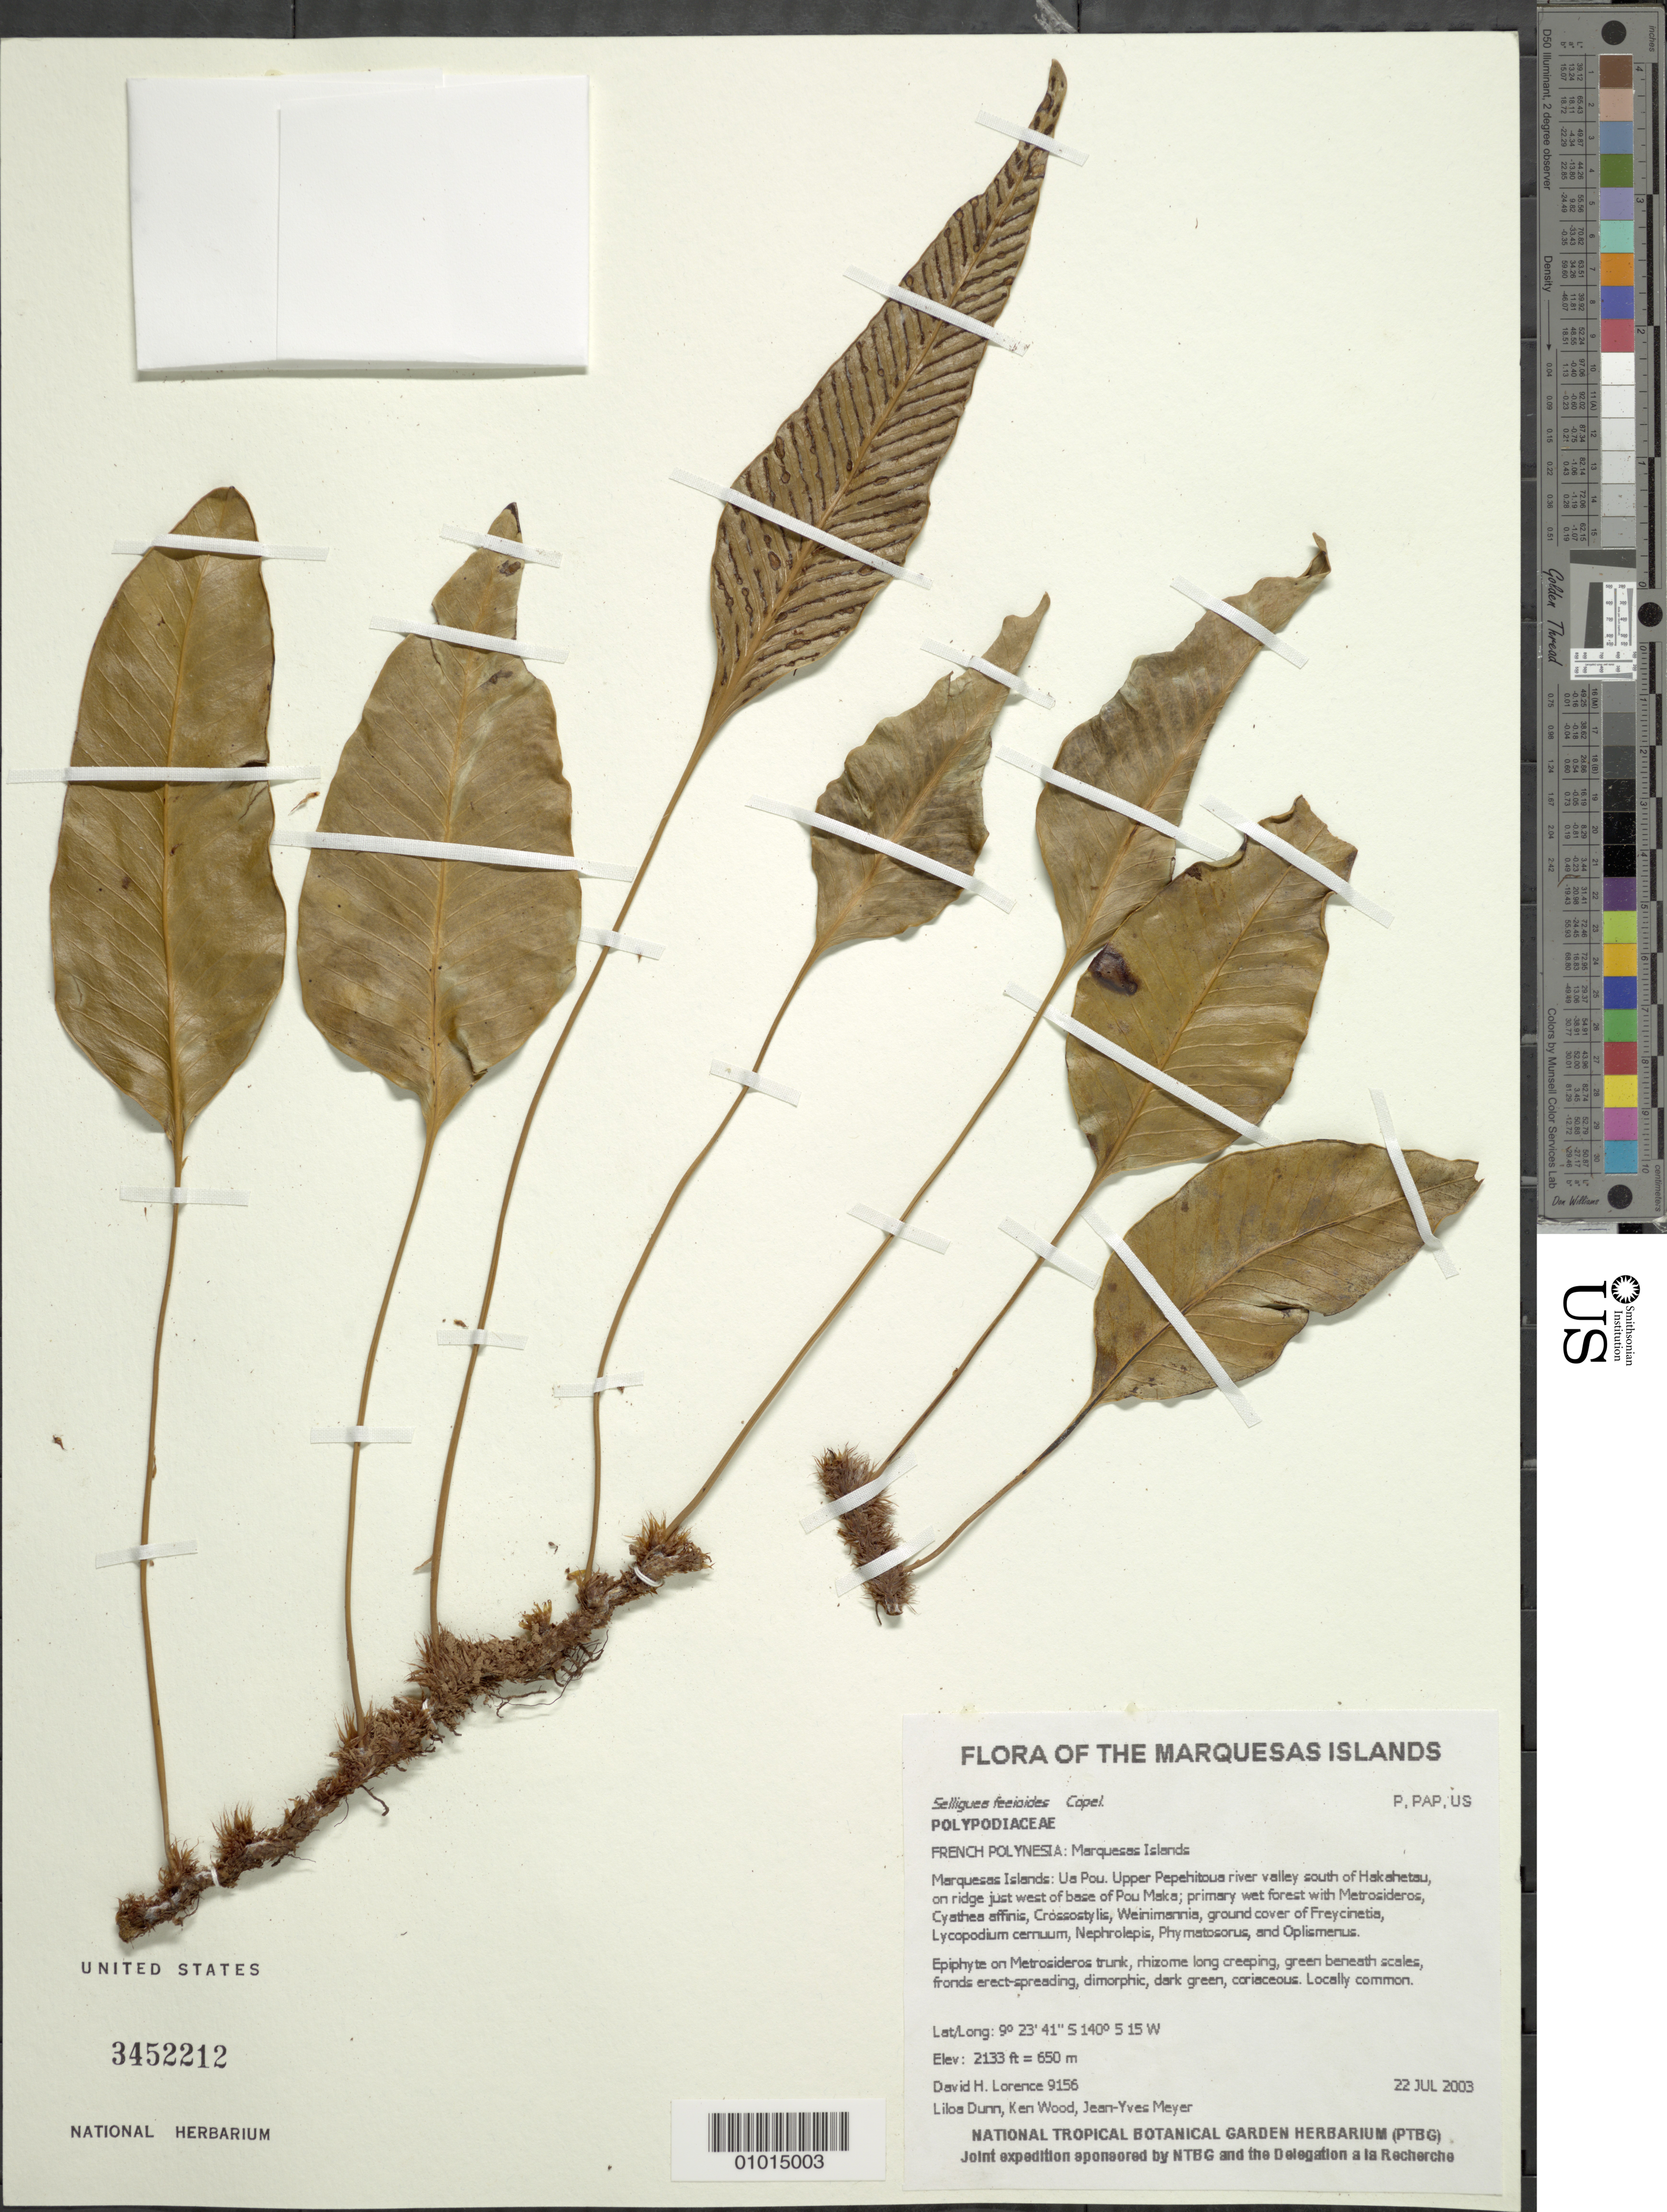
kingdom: Plantae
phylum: Tracheophyta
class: Polypodiopsida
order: Polypodiales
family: Polypodiaceae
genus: Selliguea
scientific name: Selliguea feeoides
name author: Copel.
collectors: D. Lorence, L. Dunn, K. R. Wood & J.-Y. Meyer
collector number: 9156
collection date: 2003-07-22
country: French Polynesia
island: Ua Pou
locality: Upper Pepehitoua river valley south of Hakahetau, on ridge just W of base of Pou Maka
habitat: Primary wet forest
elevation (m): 650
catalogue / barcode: US 3452212